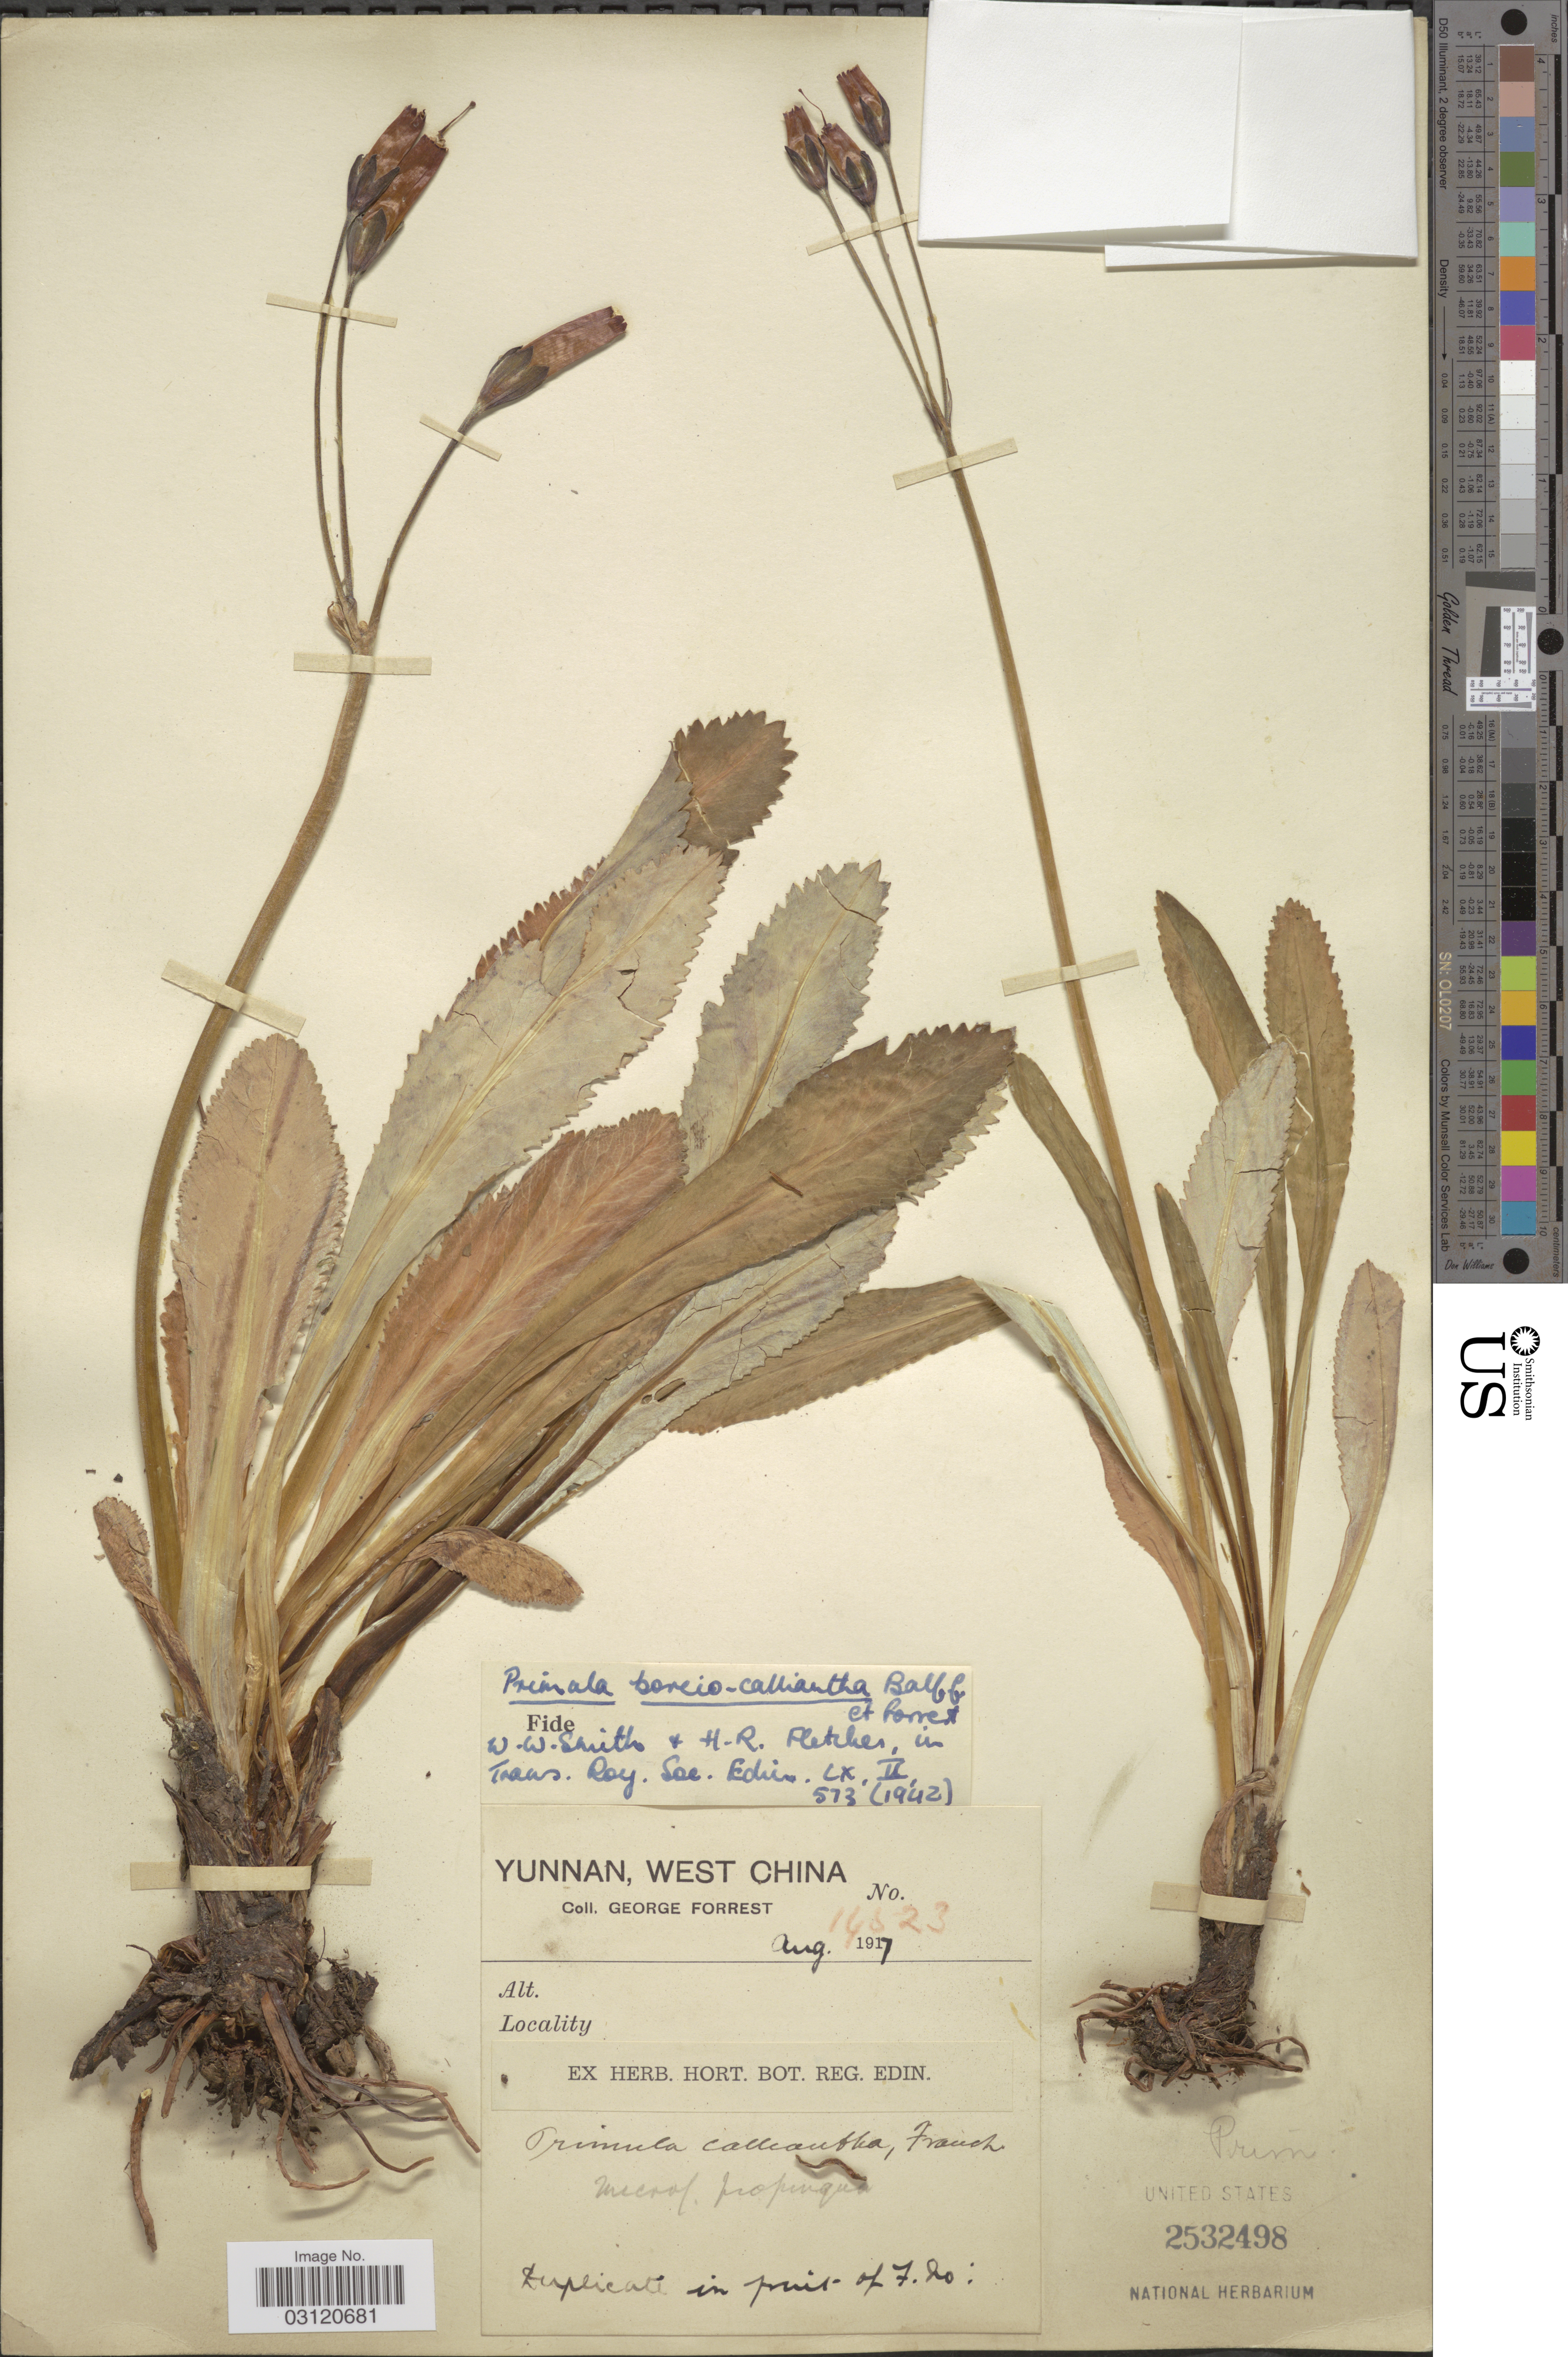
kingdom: Plantae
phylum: Tracheophyta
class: Magnoliopsida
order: Ericales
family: Primulaceae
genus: Primula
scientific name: Primula boreiocalliantha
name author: Balf. f. & Forrest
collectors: G. Forrest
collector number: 14323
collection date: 1917-08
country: China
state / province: Yunnan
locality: West China.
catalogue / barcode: US 2532498